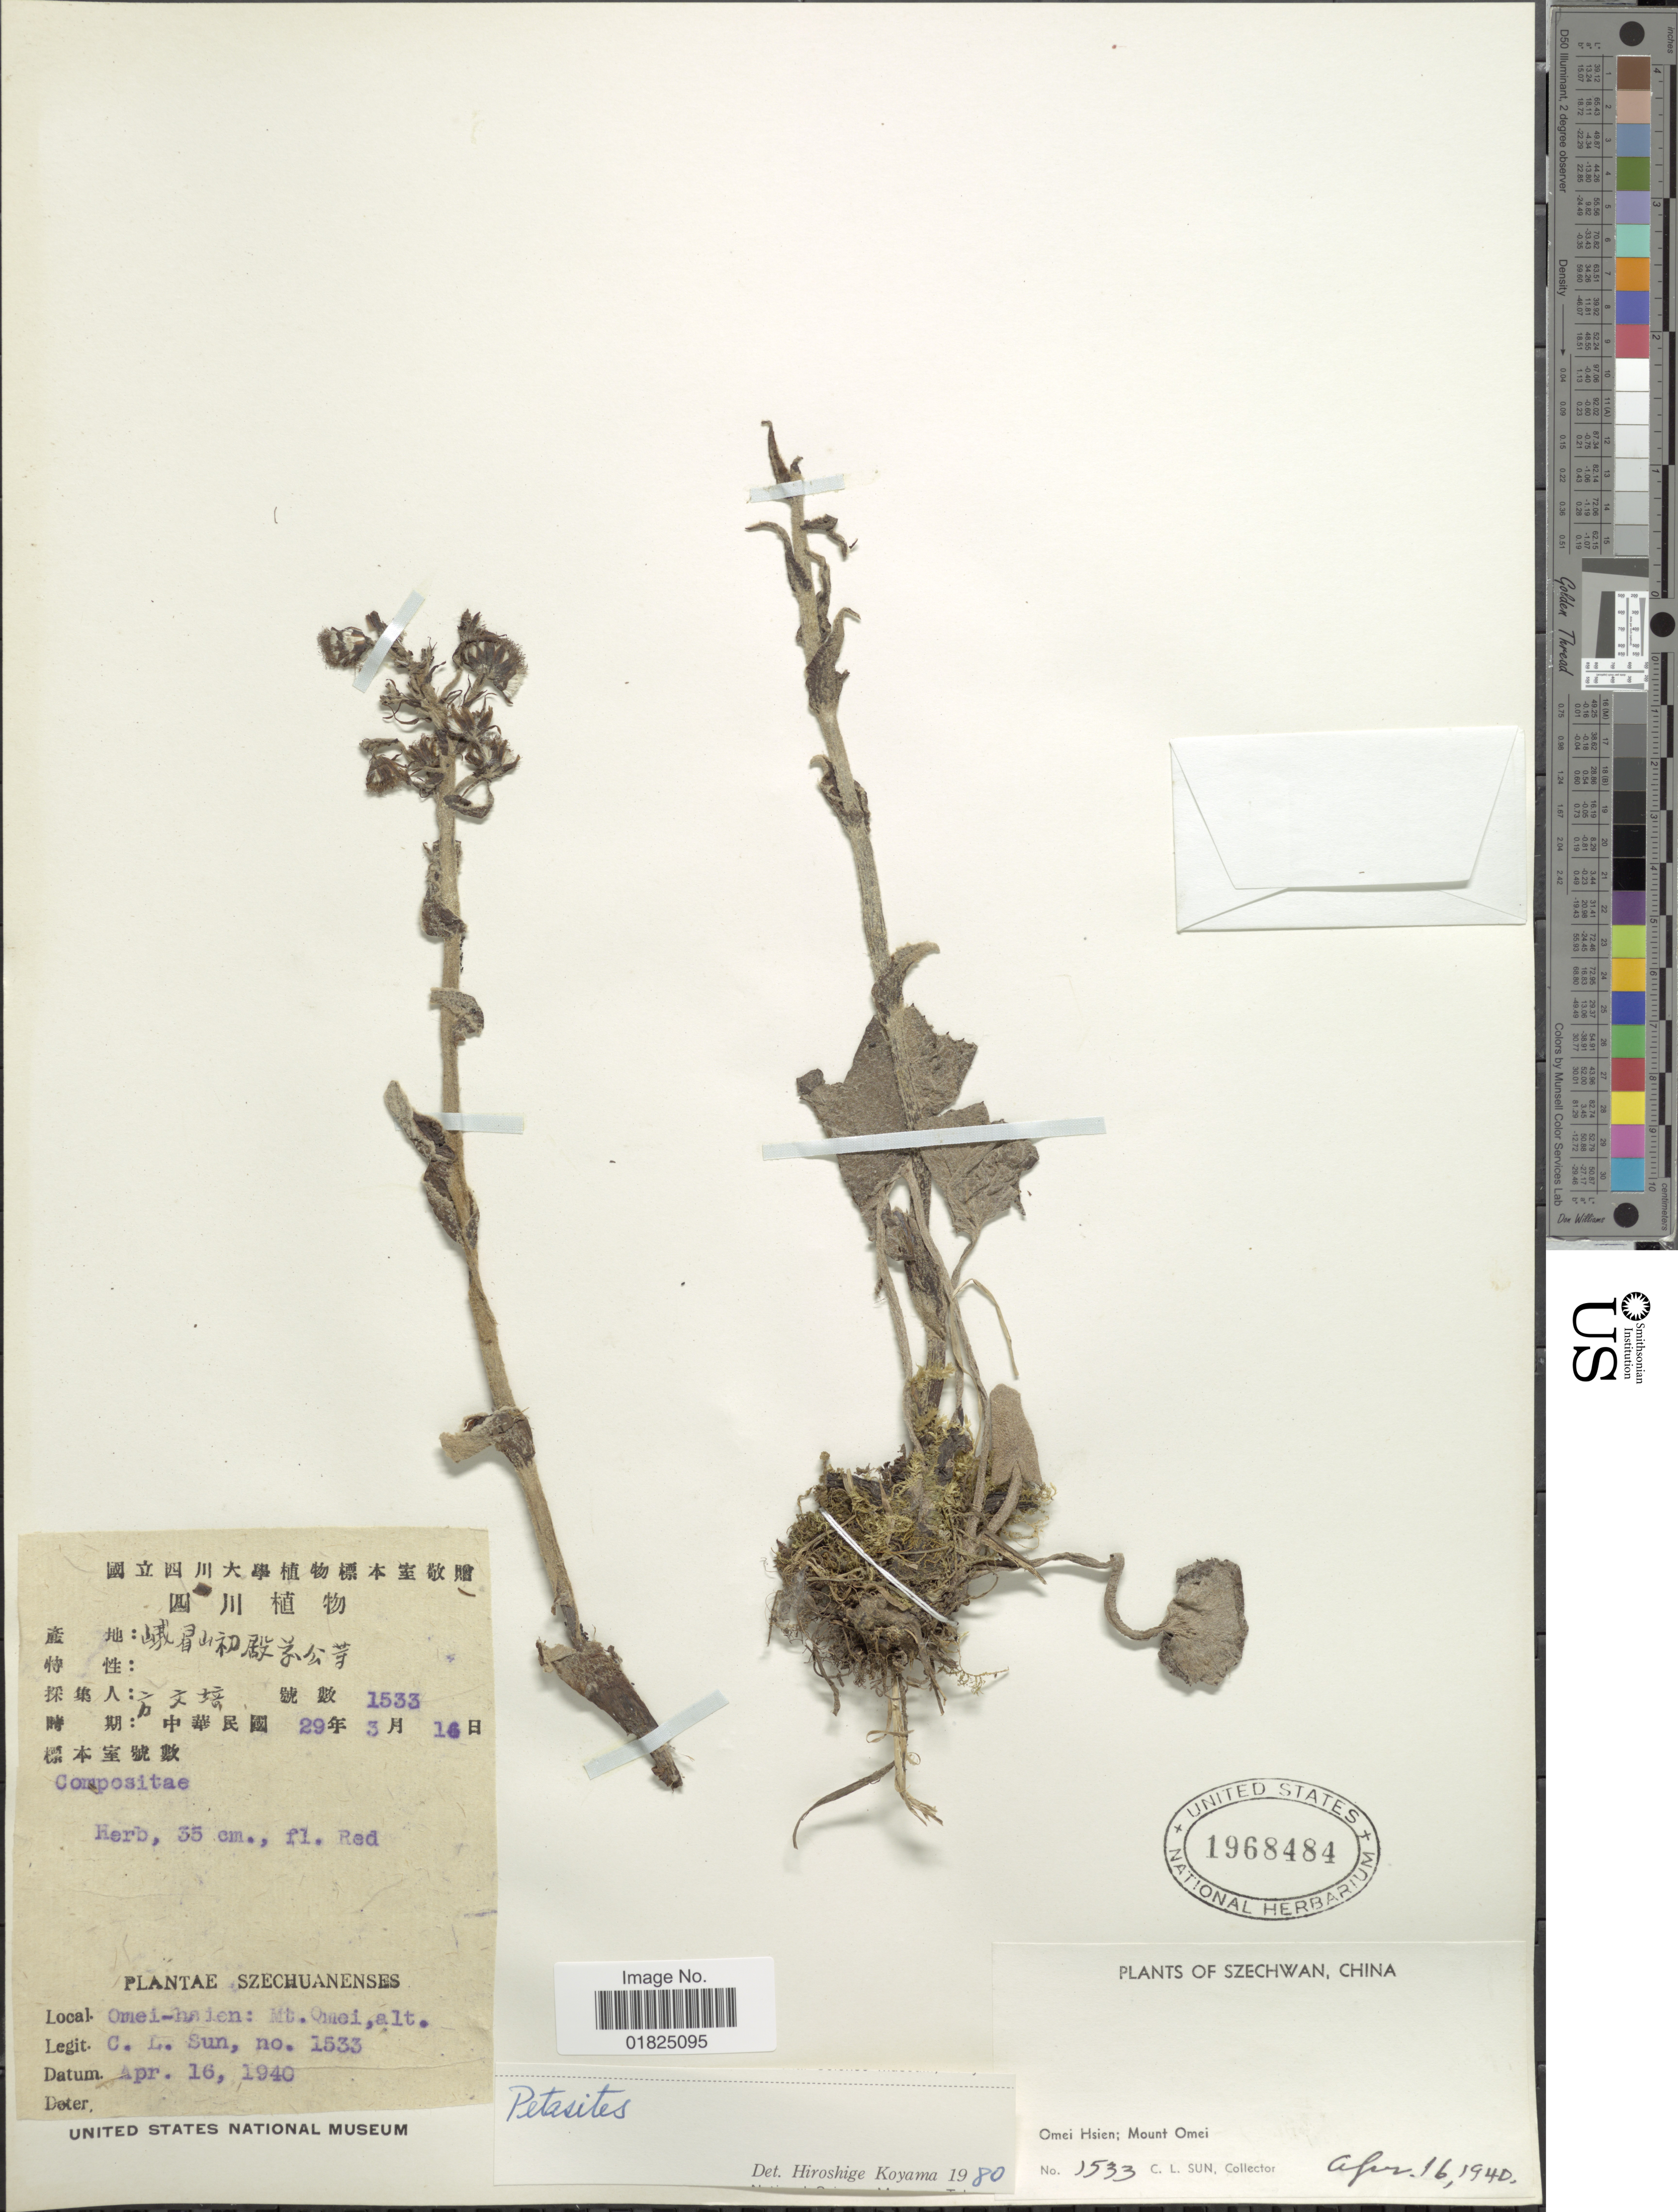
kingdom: Plantae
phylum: Tracheophyta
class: Magnoliopsida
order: Asterales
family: Asteraceae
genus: Petasites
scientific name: Petasites sp.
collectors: C. Sun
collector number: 1533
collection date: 1940-04-16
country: China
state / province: Sichuan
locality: Omei-haien: Mt. Omei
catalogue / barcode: US 1968484